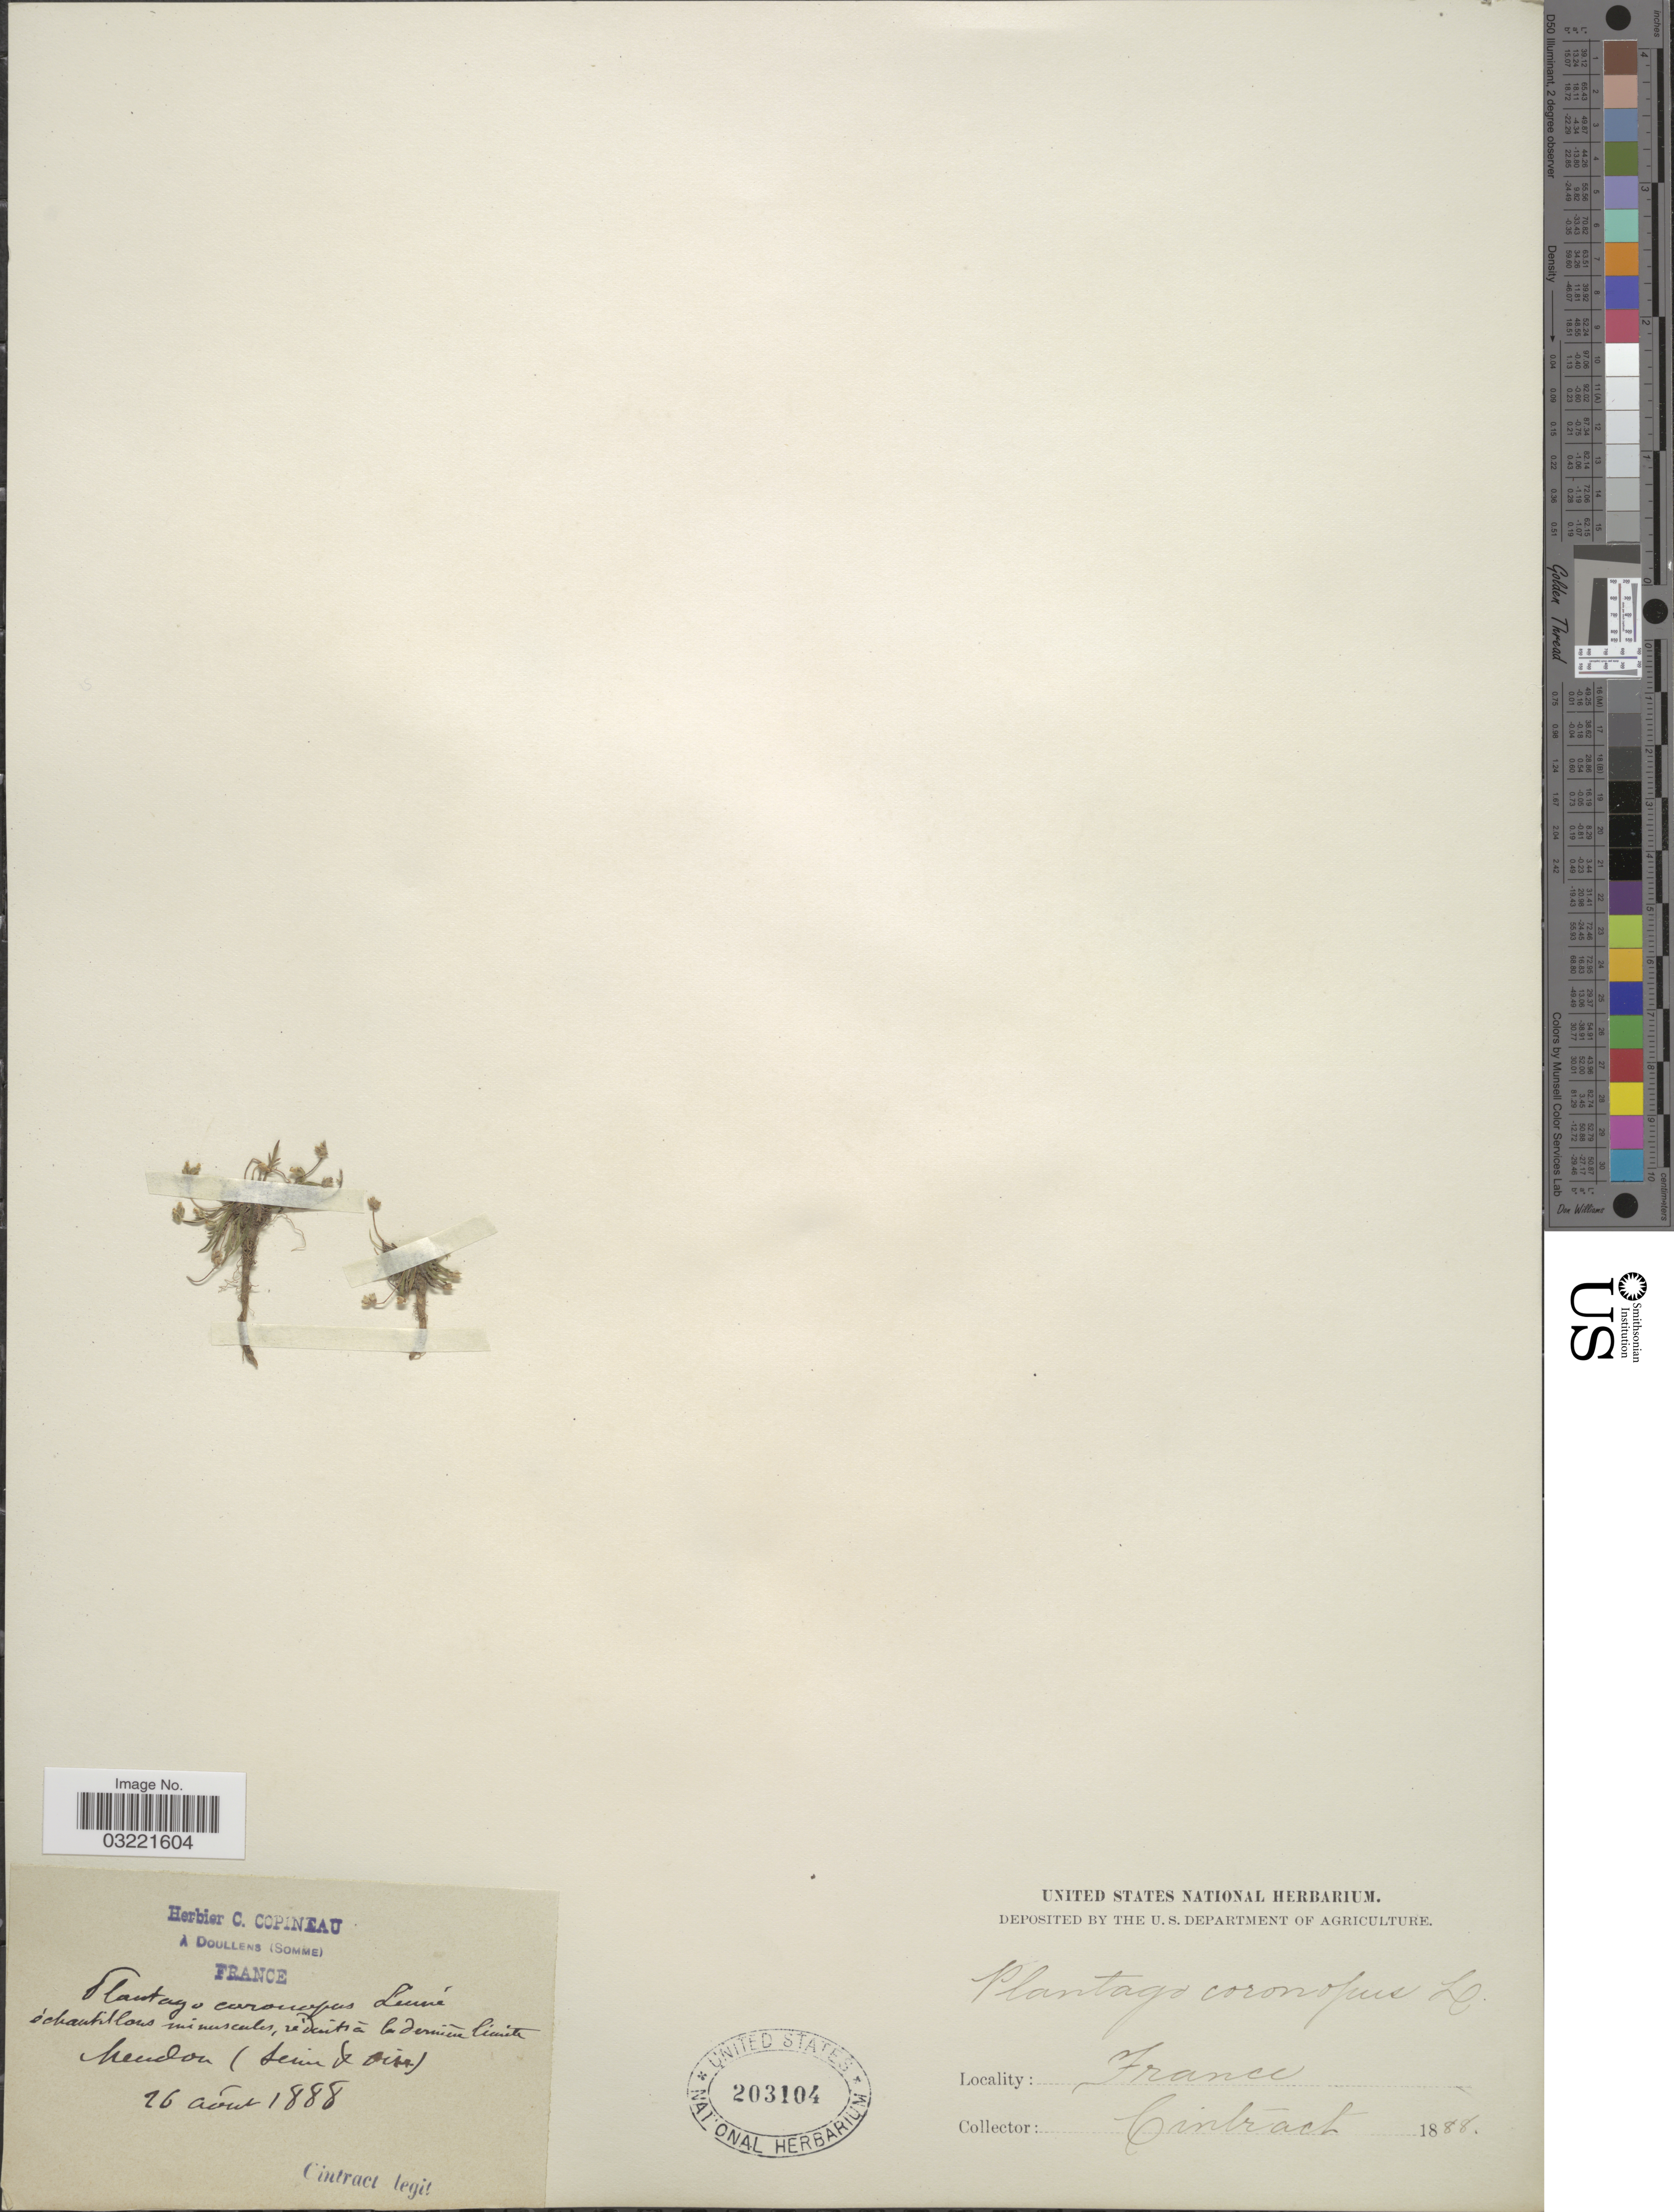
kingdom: Plantae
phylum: Tracheophyta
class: Magnoliopsida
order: Lamiales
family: Plantaginaceae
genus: Plantago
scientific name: Plantago coronopus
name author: L.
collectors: Cintract, --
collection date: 1888-08-26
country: France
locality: Mendon (Seine et Oise).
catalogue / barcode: US 203104